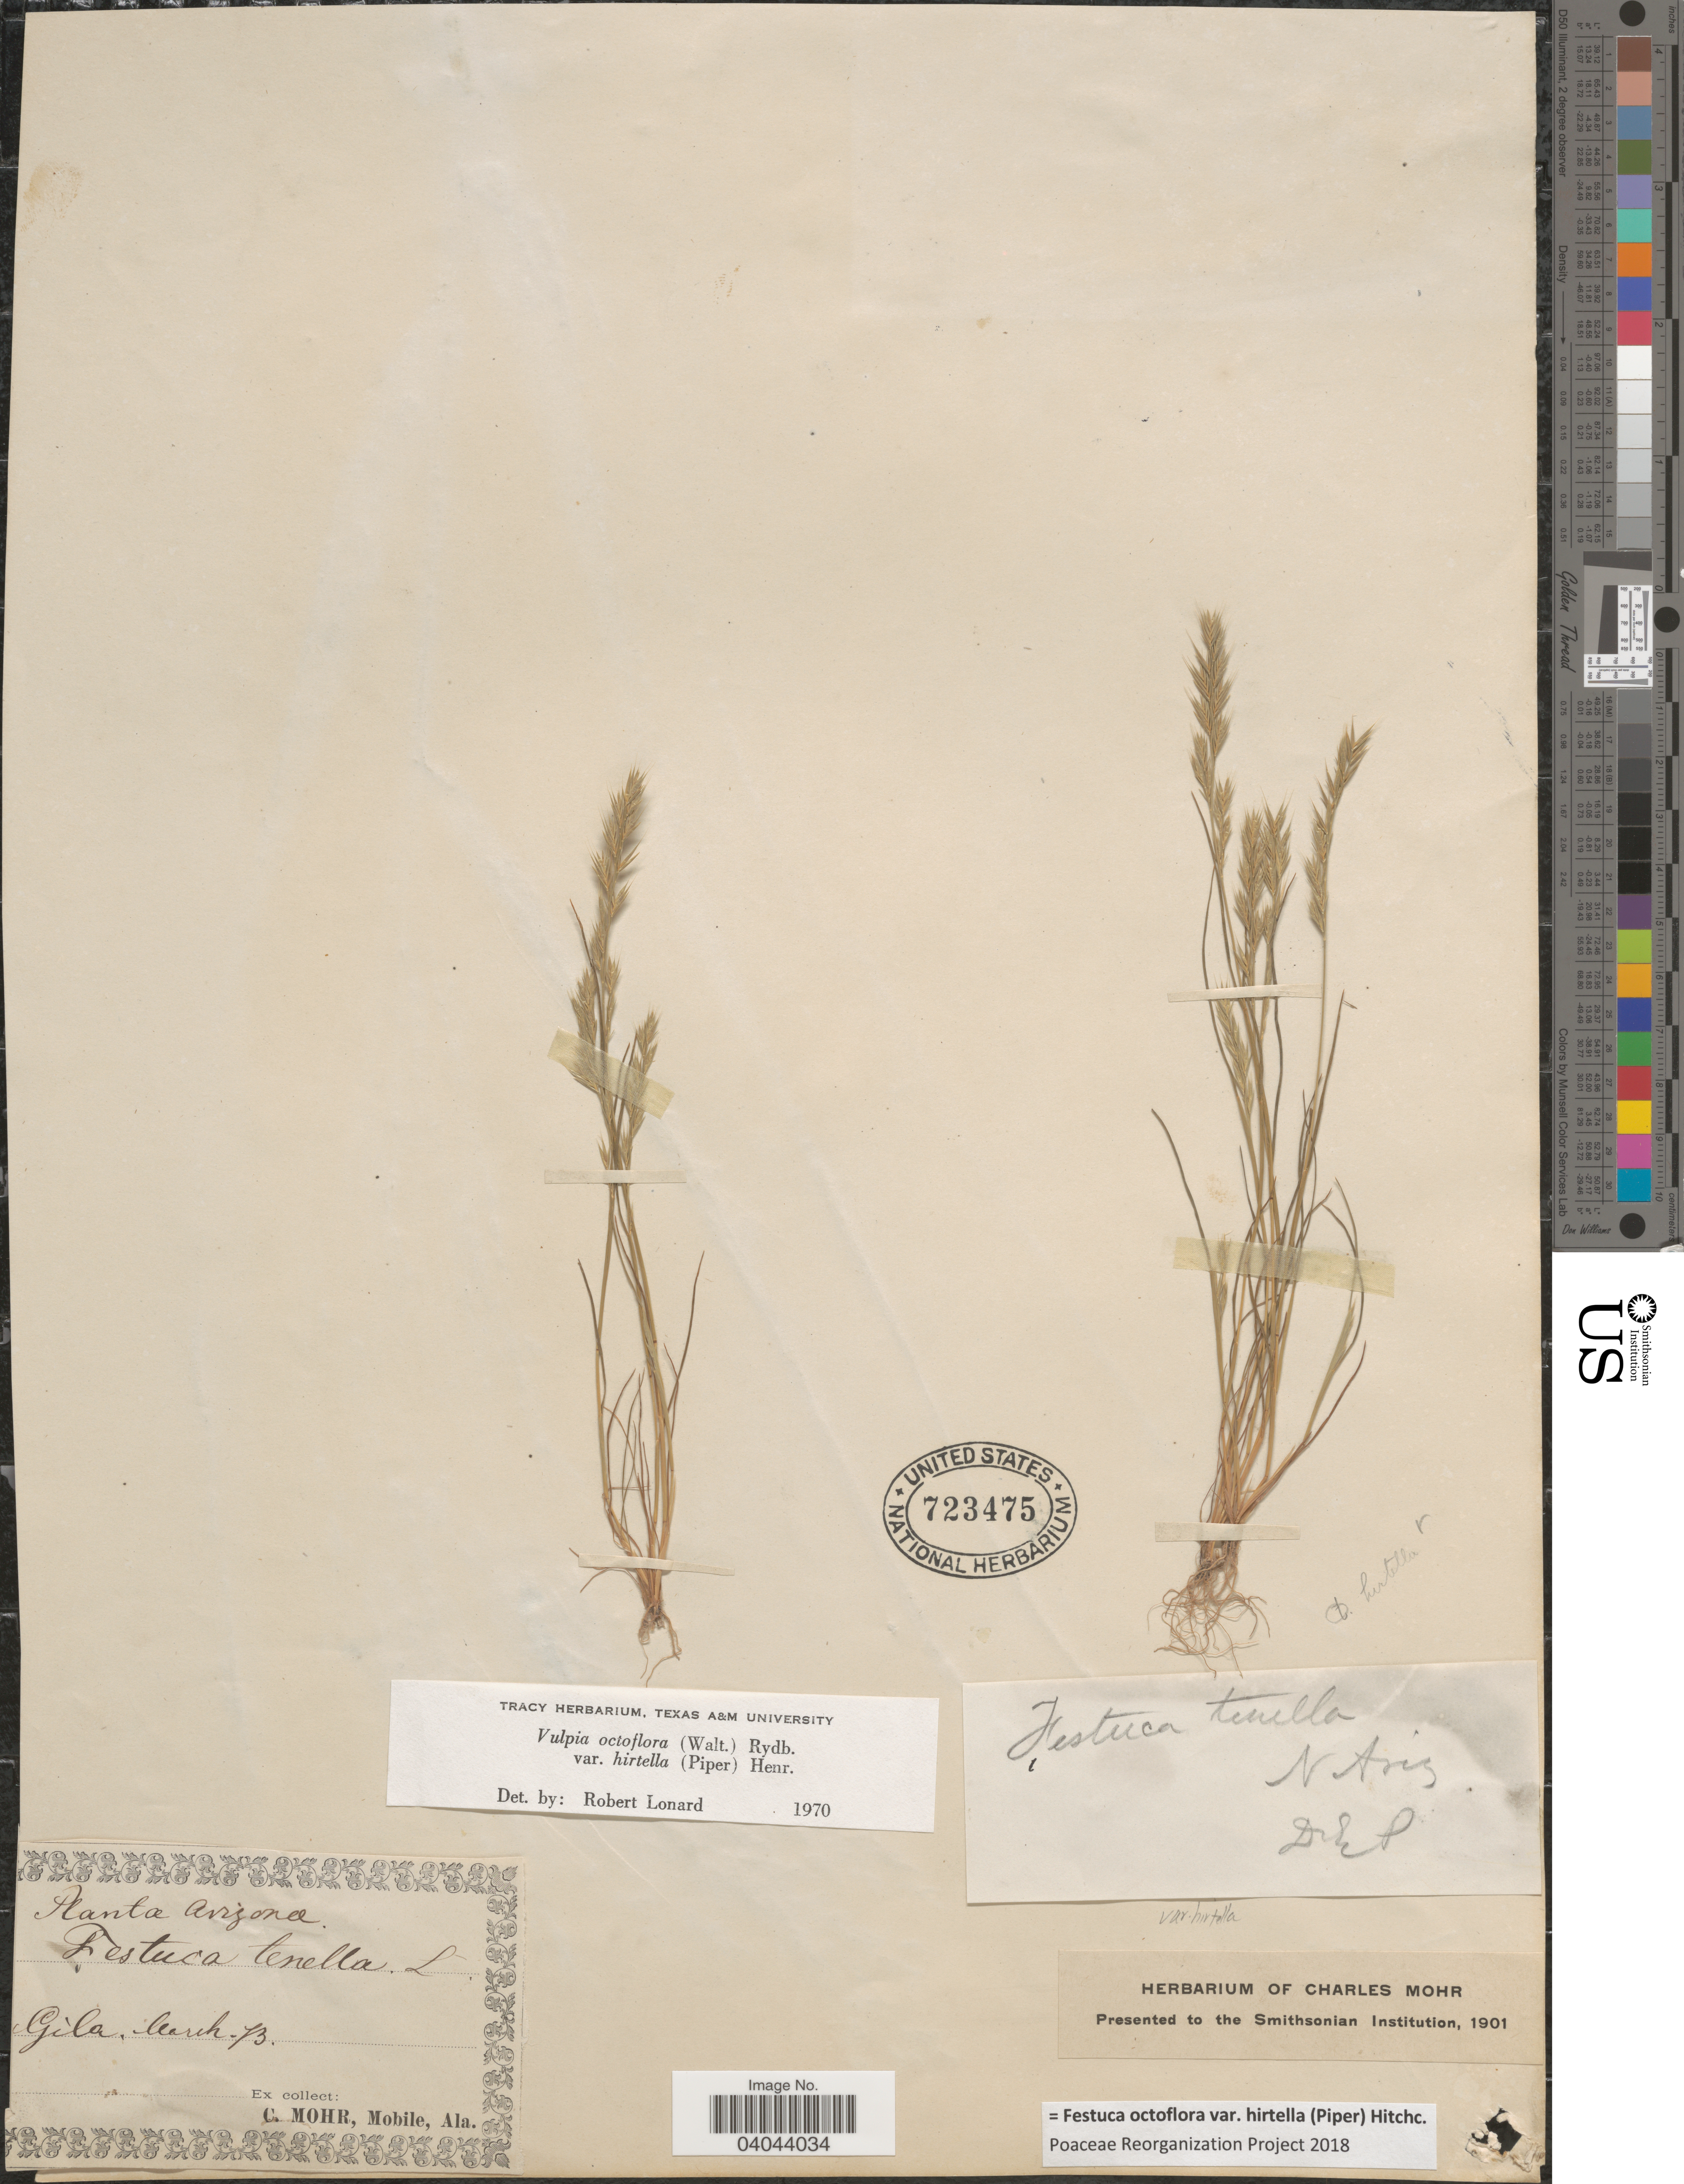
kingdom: Plantae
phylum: Tracheophyta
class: Liliopsida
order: Poales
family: Poaceae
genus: Festuca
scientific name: Festuca octoflora var. hirtella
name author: Piper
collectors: C. T. Mohr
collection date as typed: Transcribed d/m/y: /3/73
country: United States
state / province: Arizona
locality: Gila.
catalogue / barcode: US 723475